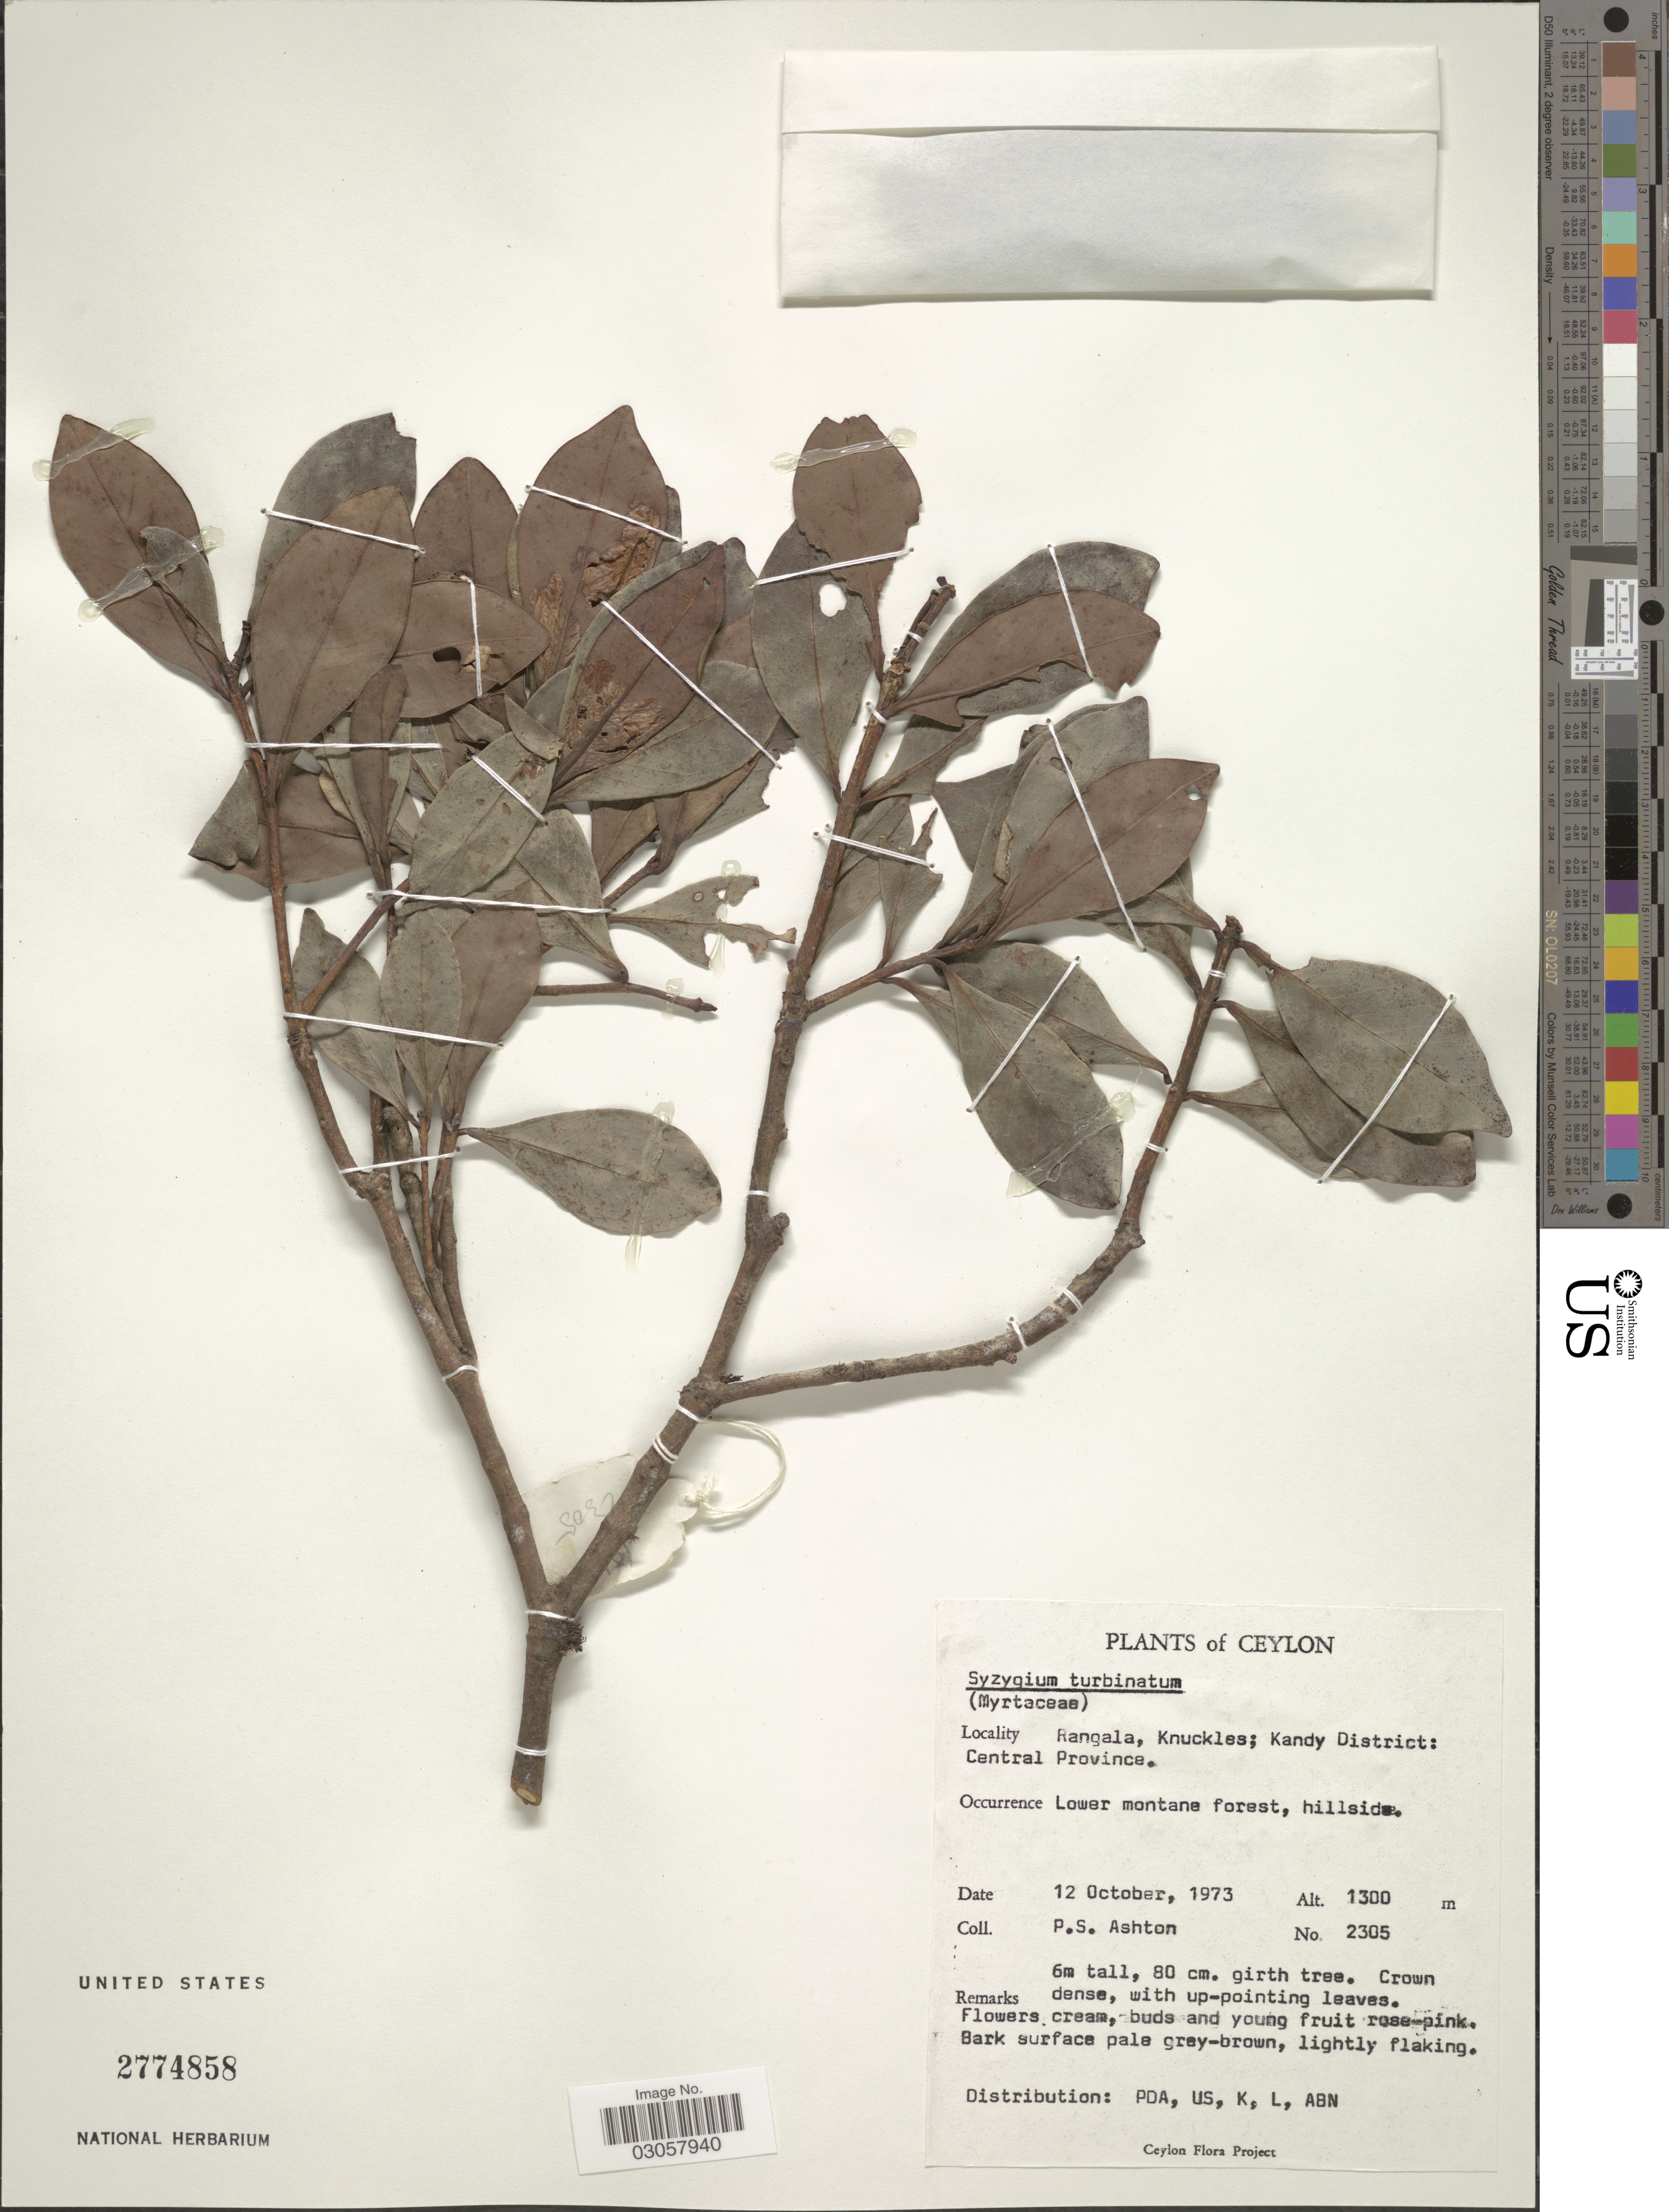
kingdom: Plantae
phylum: Tracheophyta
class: Magnoliopsida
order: Myrtales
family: Myrtaceae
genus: Syzygium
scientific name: Syzygium turbinatum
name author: Alston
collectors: P. S. Ashton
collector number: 2305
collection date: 1973-10-12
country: Sri Lanka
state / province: Central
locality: Ceylon. Rangala, Knuckles; Kandy District.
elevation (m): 1300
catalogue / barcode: US 2774858